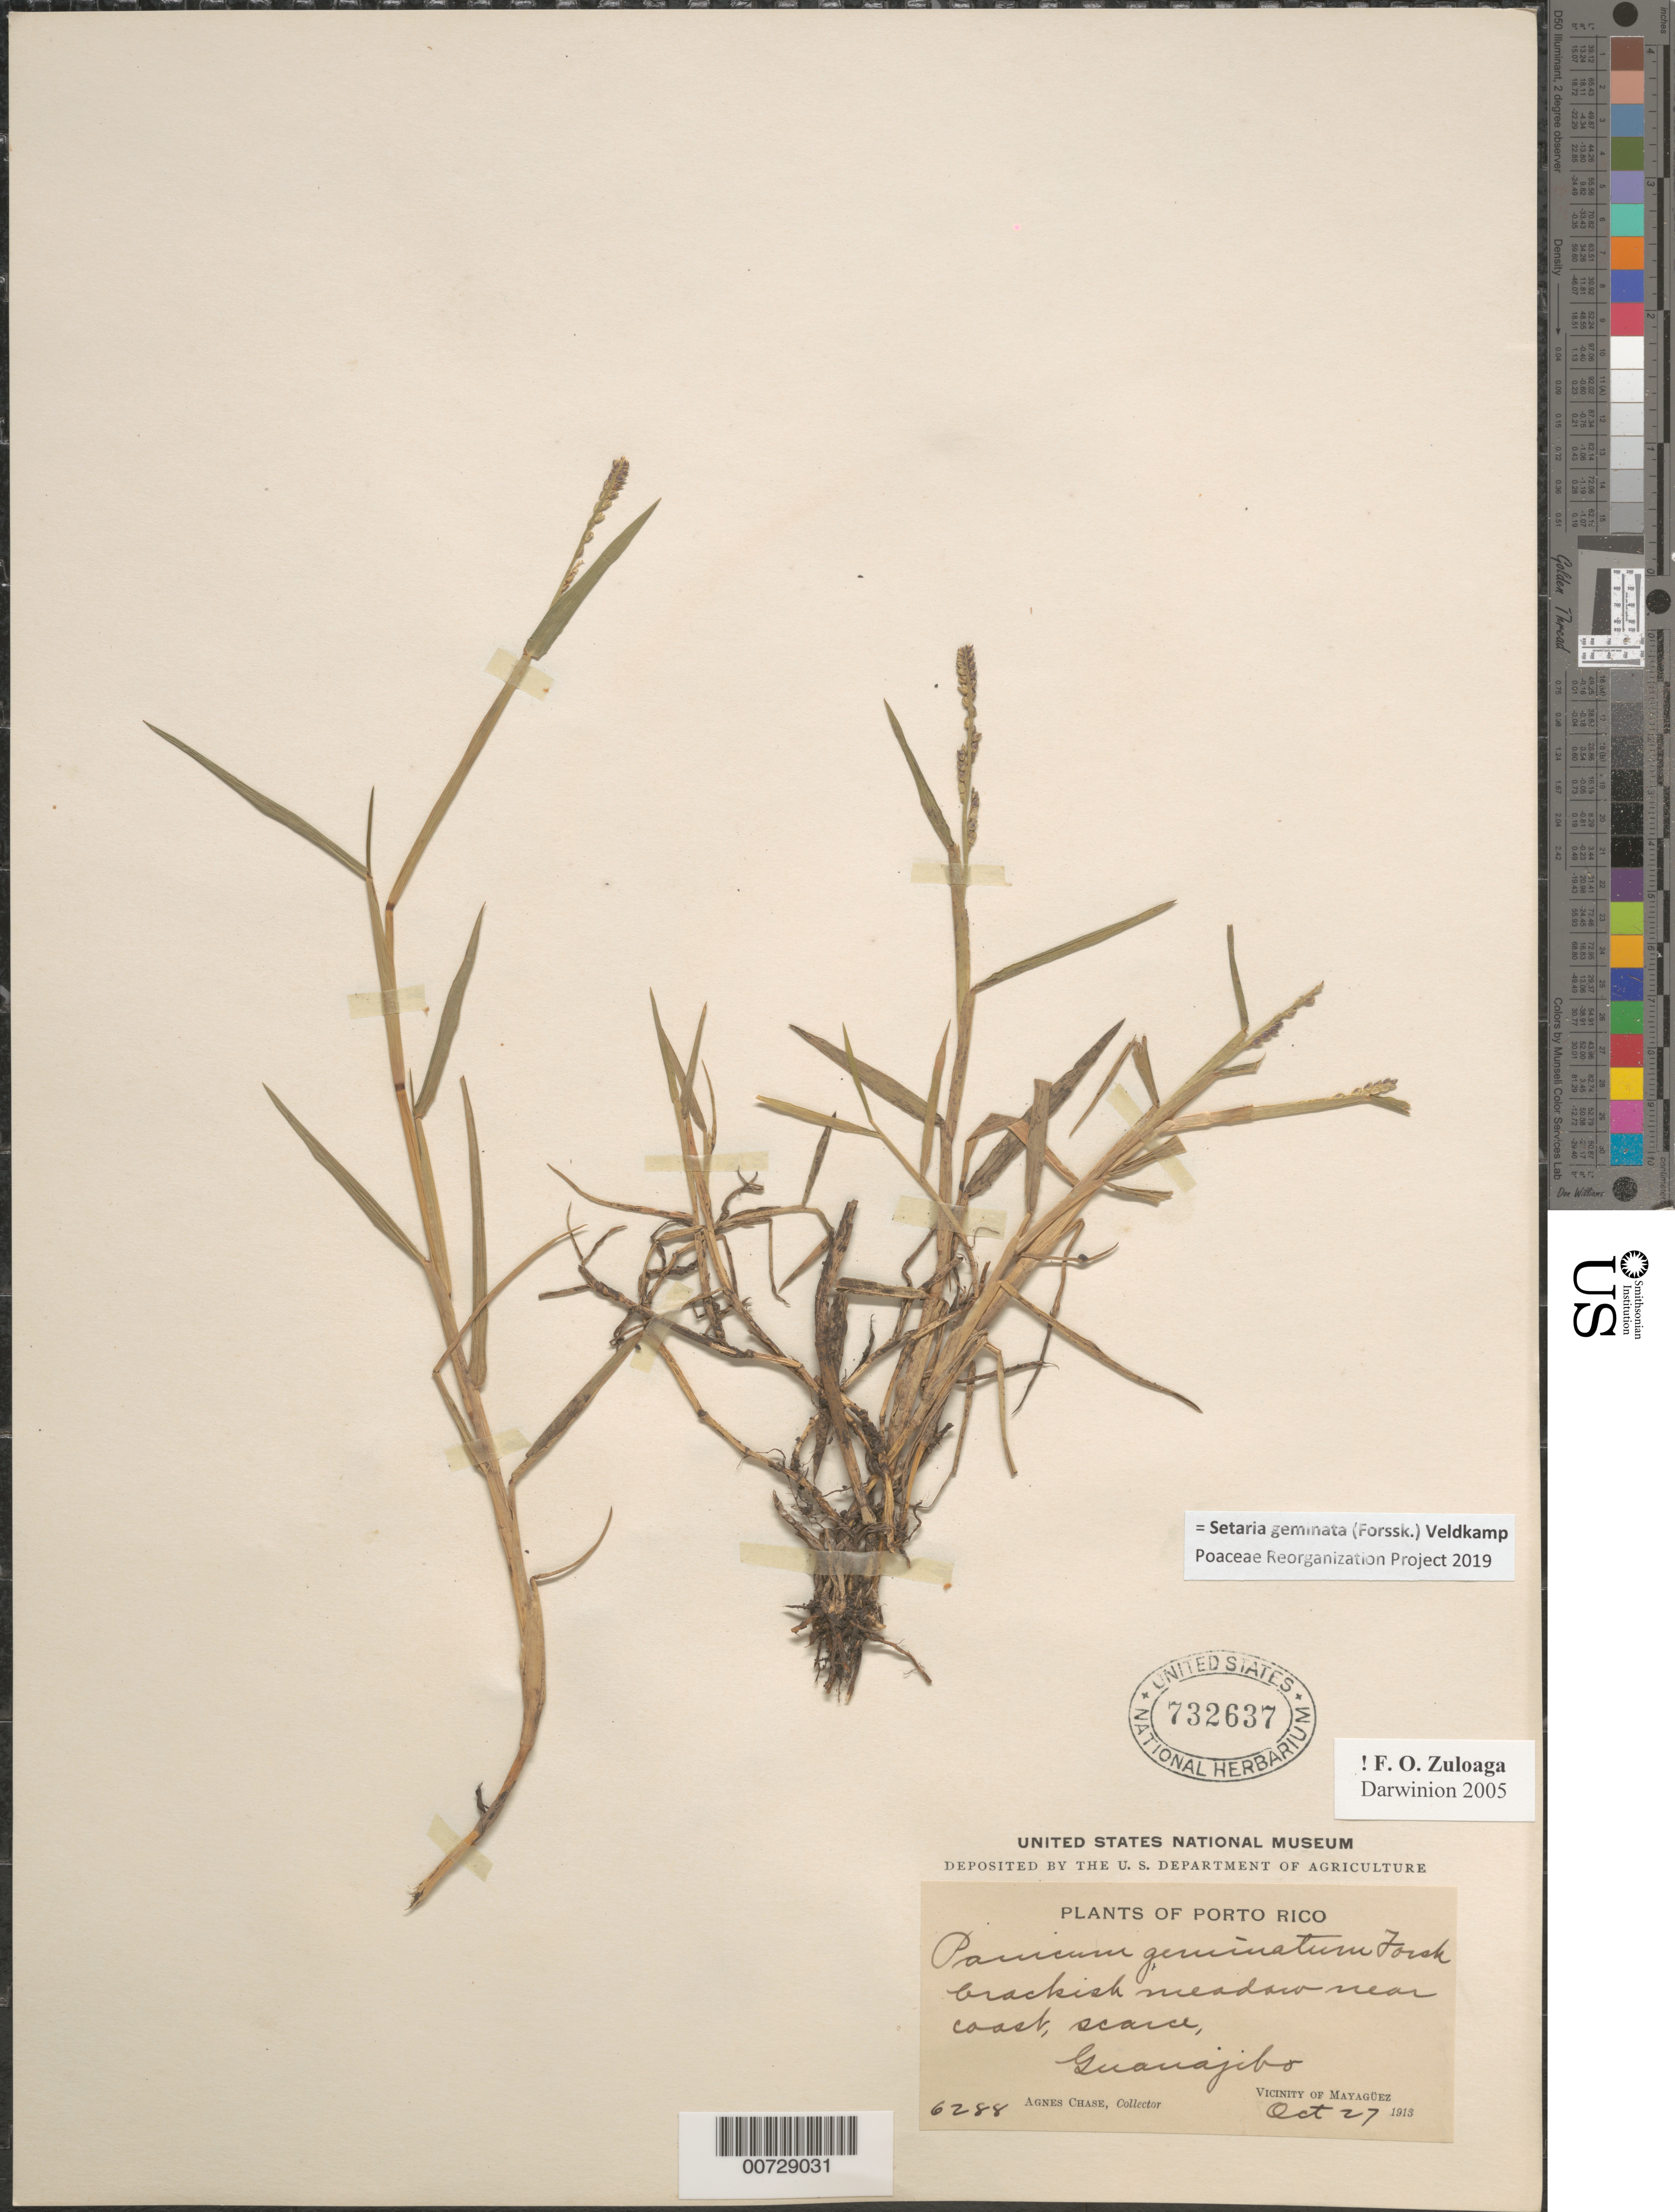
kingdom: Plantae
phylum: Tracheophyta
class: Liliopsida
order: Poales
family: Poaceae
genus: Paspalidium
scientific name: Paspalidium geminatum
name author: (Forssk.) Stapf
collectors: A. Chase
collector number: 6288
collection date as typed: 27 Oct 1913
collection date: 1913-10-27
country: Puerto Rico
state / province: Mayagüez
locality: Guanajibo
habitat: Brackish meadow near coast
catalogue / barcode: US 732637